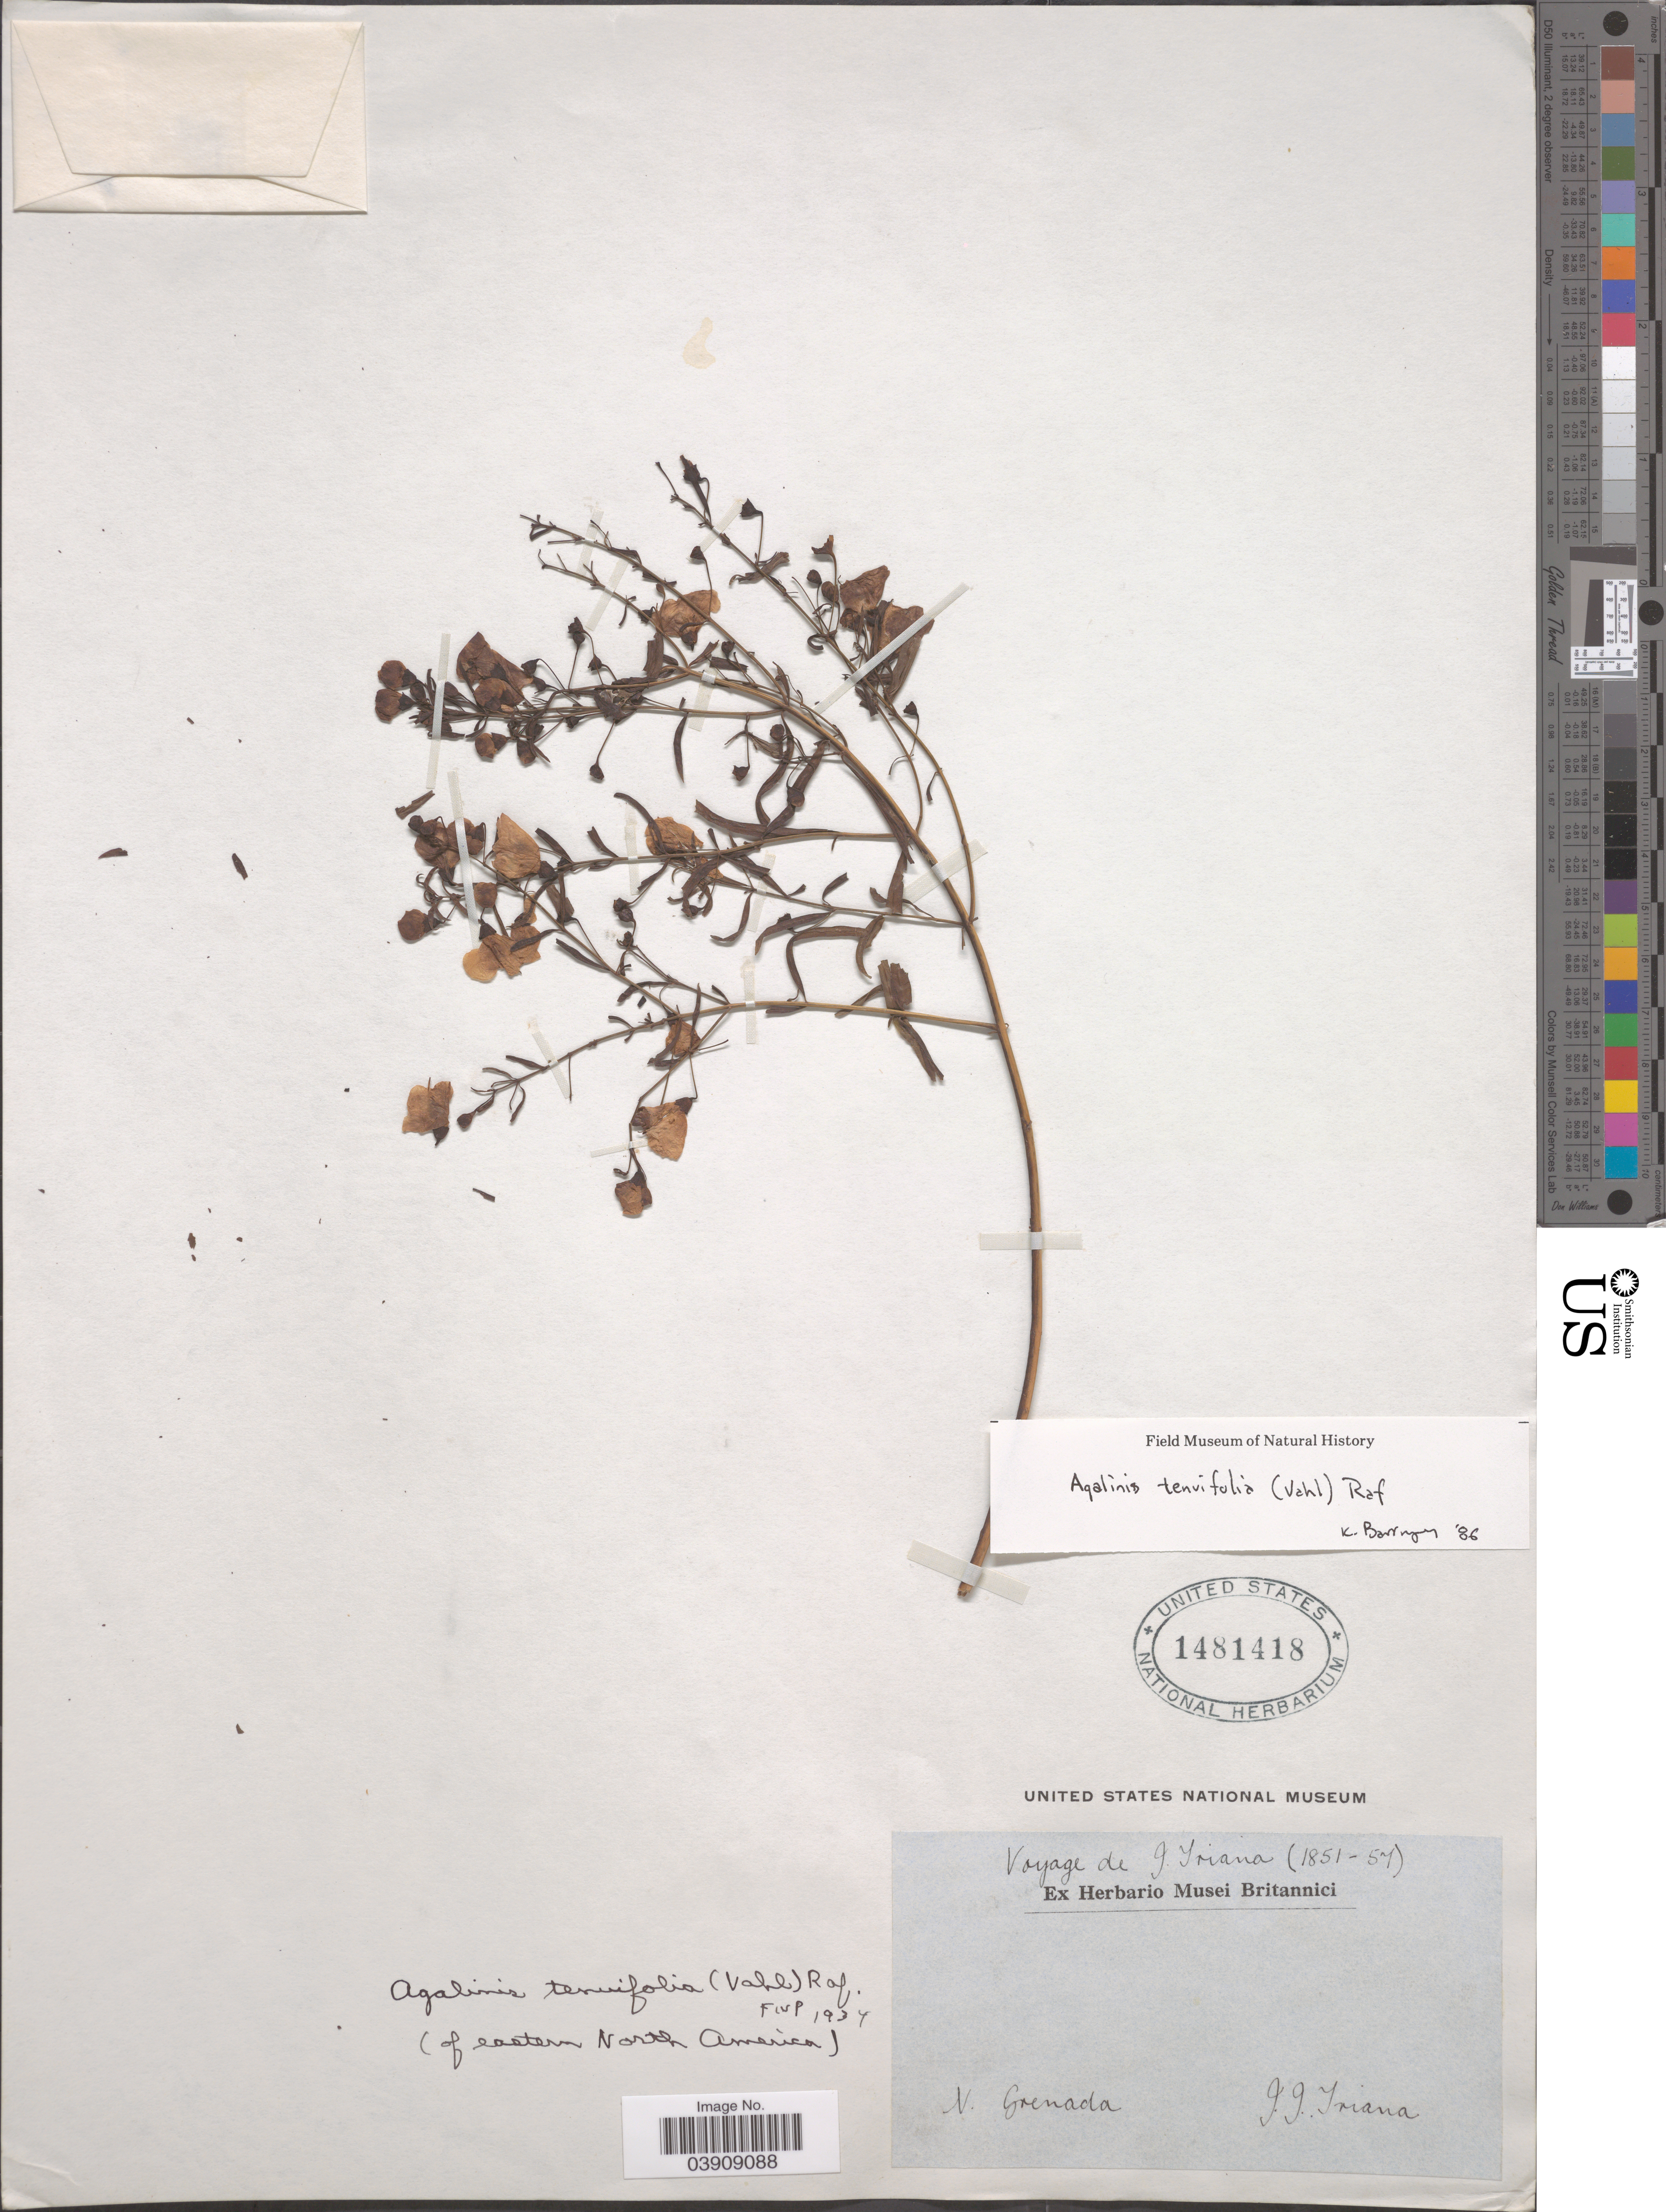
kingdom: Plantae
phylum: Tracheophyta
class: Magnoliopsida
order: Lamiales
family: Orobanchaceae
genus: Agalinis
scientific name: Agalinis tenuifolia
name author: (Vahl) Raf.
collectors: J. J. Triana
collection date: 1851/1857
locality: N. Grenada.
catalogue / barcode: US 1481418